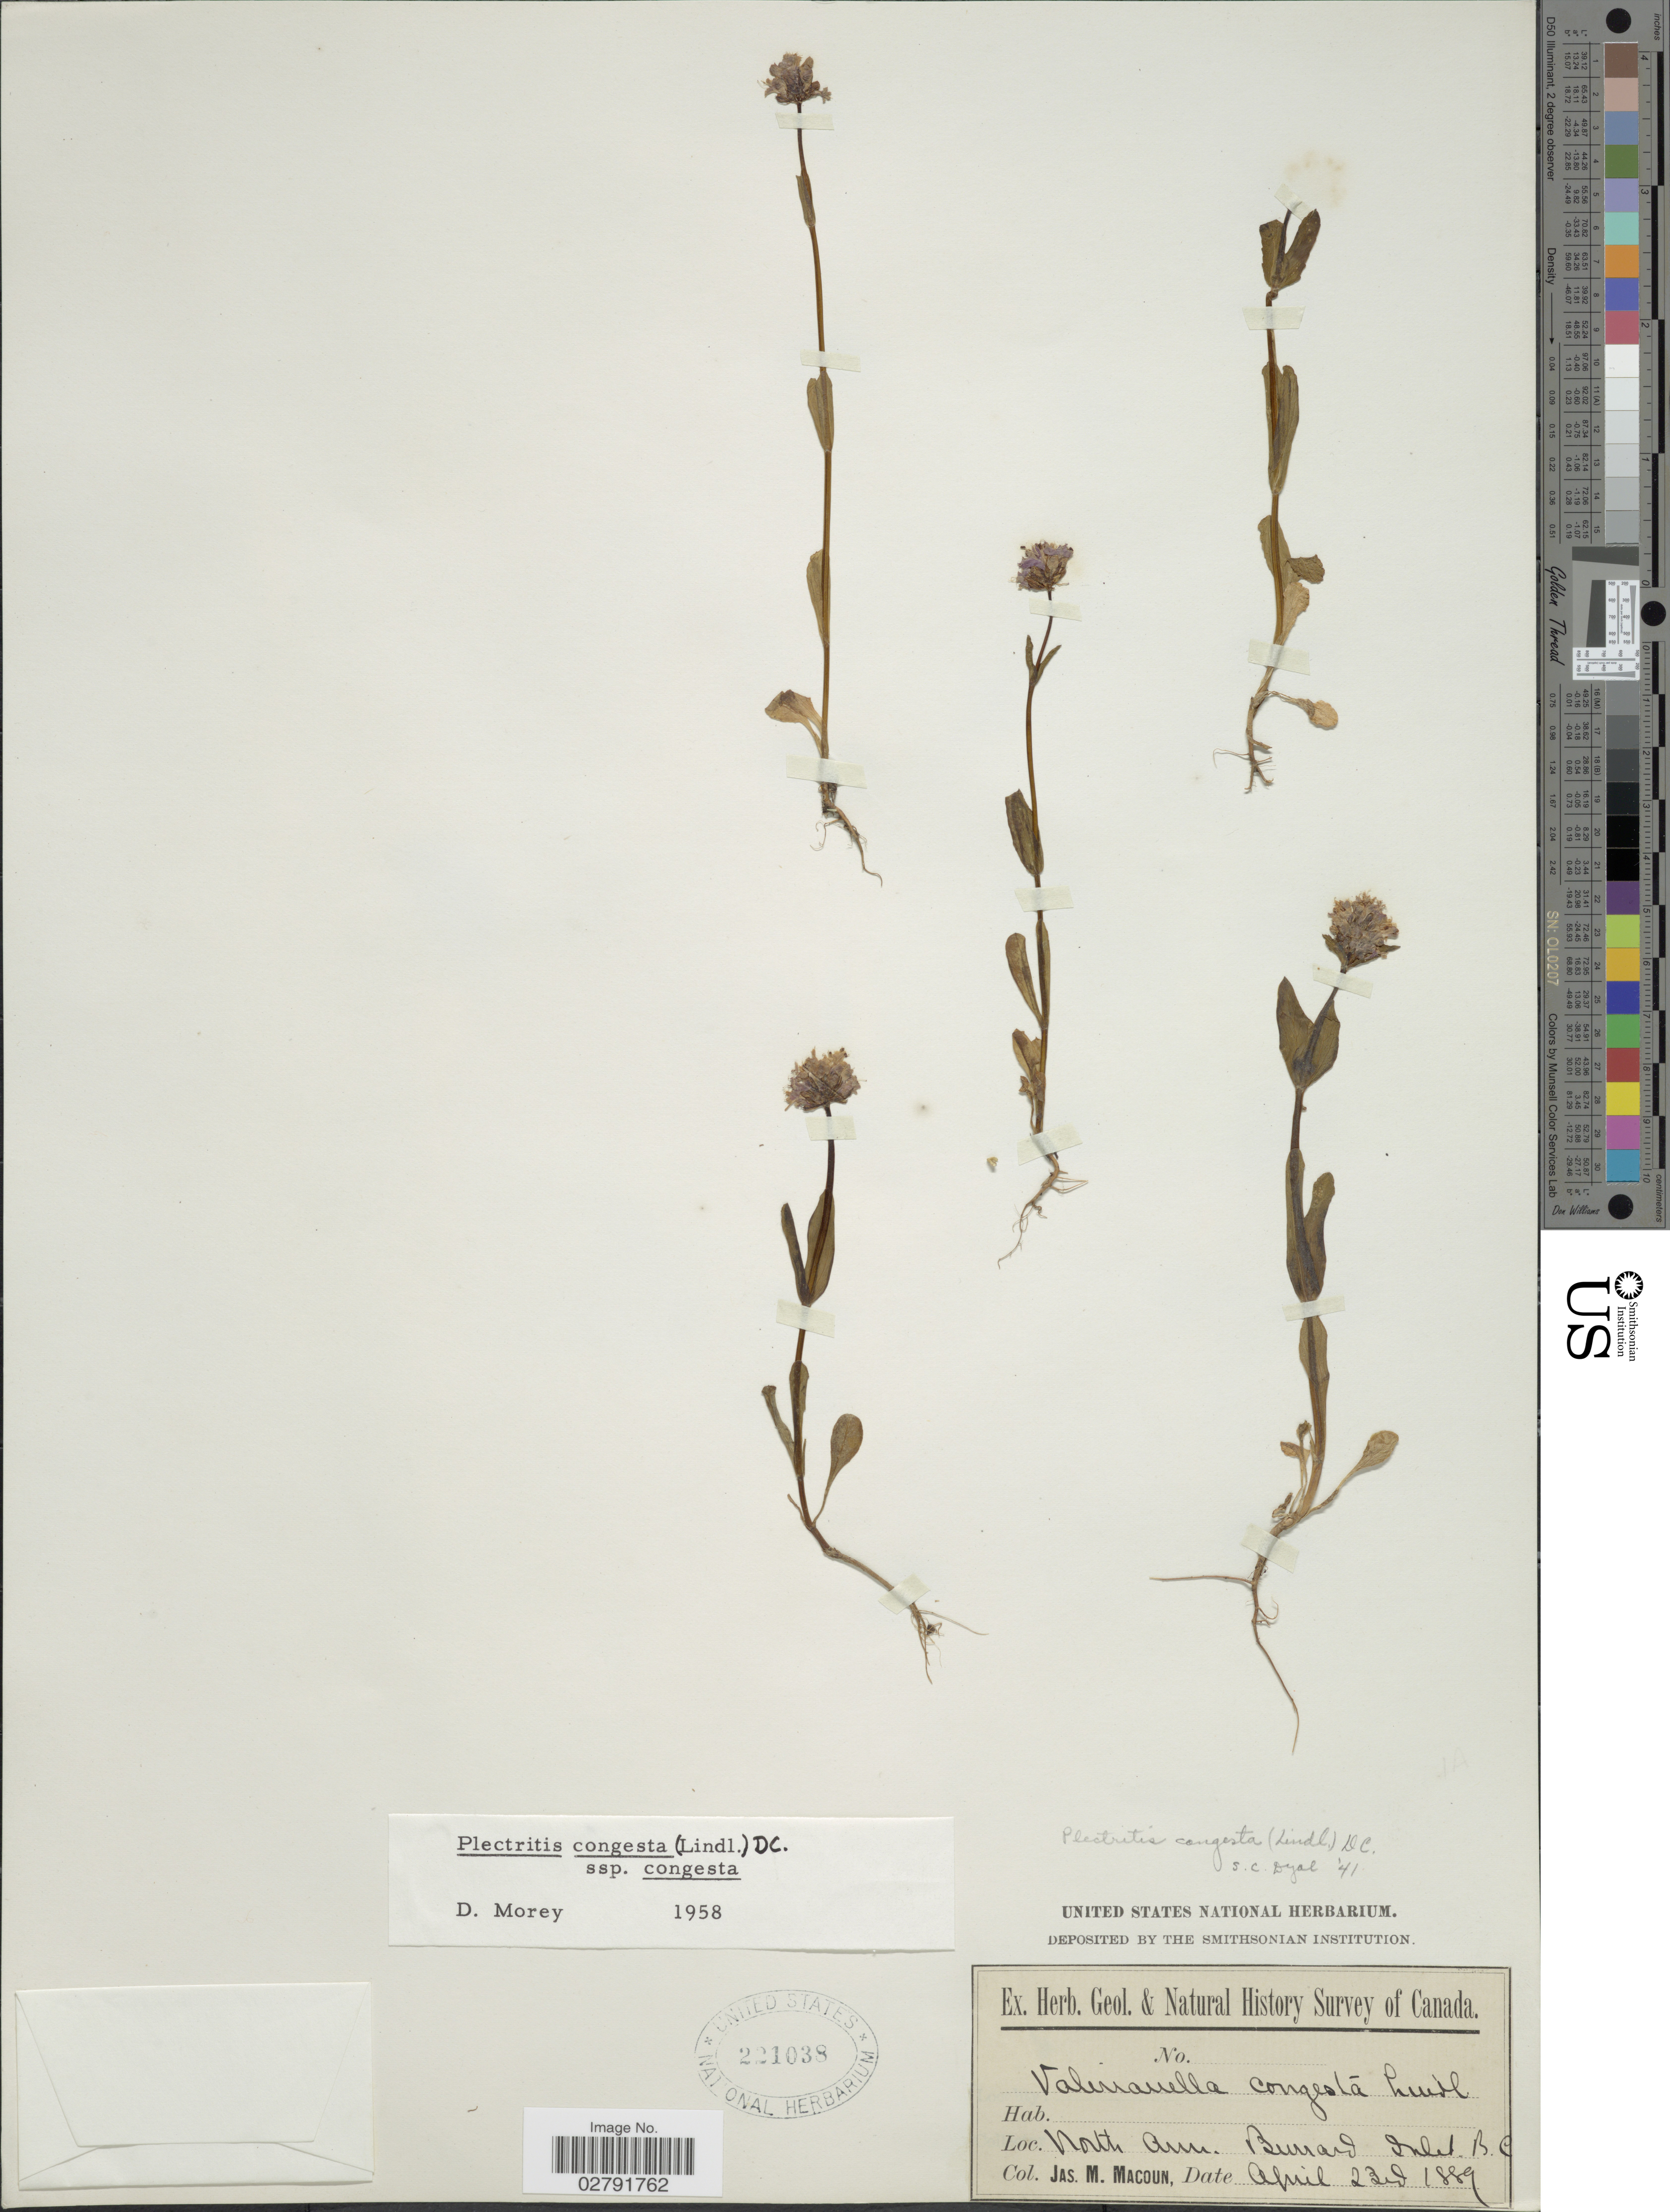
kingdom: Plantae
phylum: Tracheophyta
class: Magnoliopsida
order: Dipsacales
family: Caprifoliaceae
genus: Plectritis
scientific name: Plectritis congesta subsp. congesta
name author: (Lindl.) DC.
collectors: J. M. Macoun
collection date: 1889-04-23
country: Canada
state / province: British Columbia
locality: North Am. Burrard Inlet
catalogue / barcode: US 221038